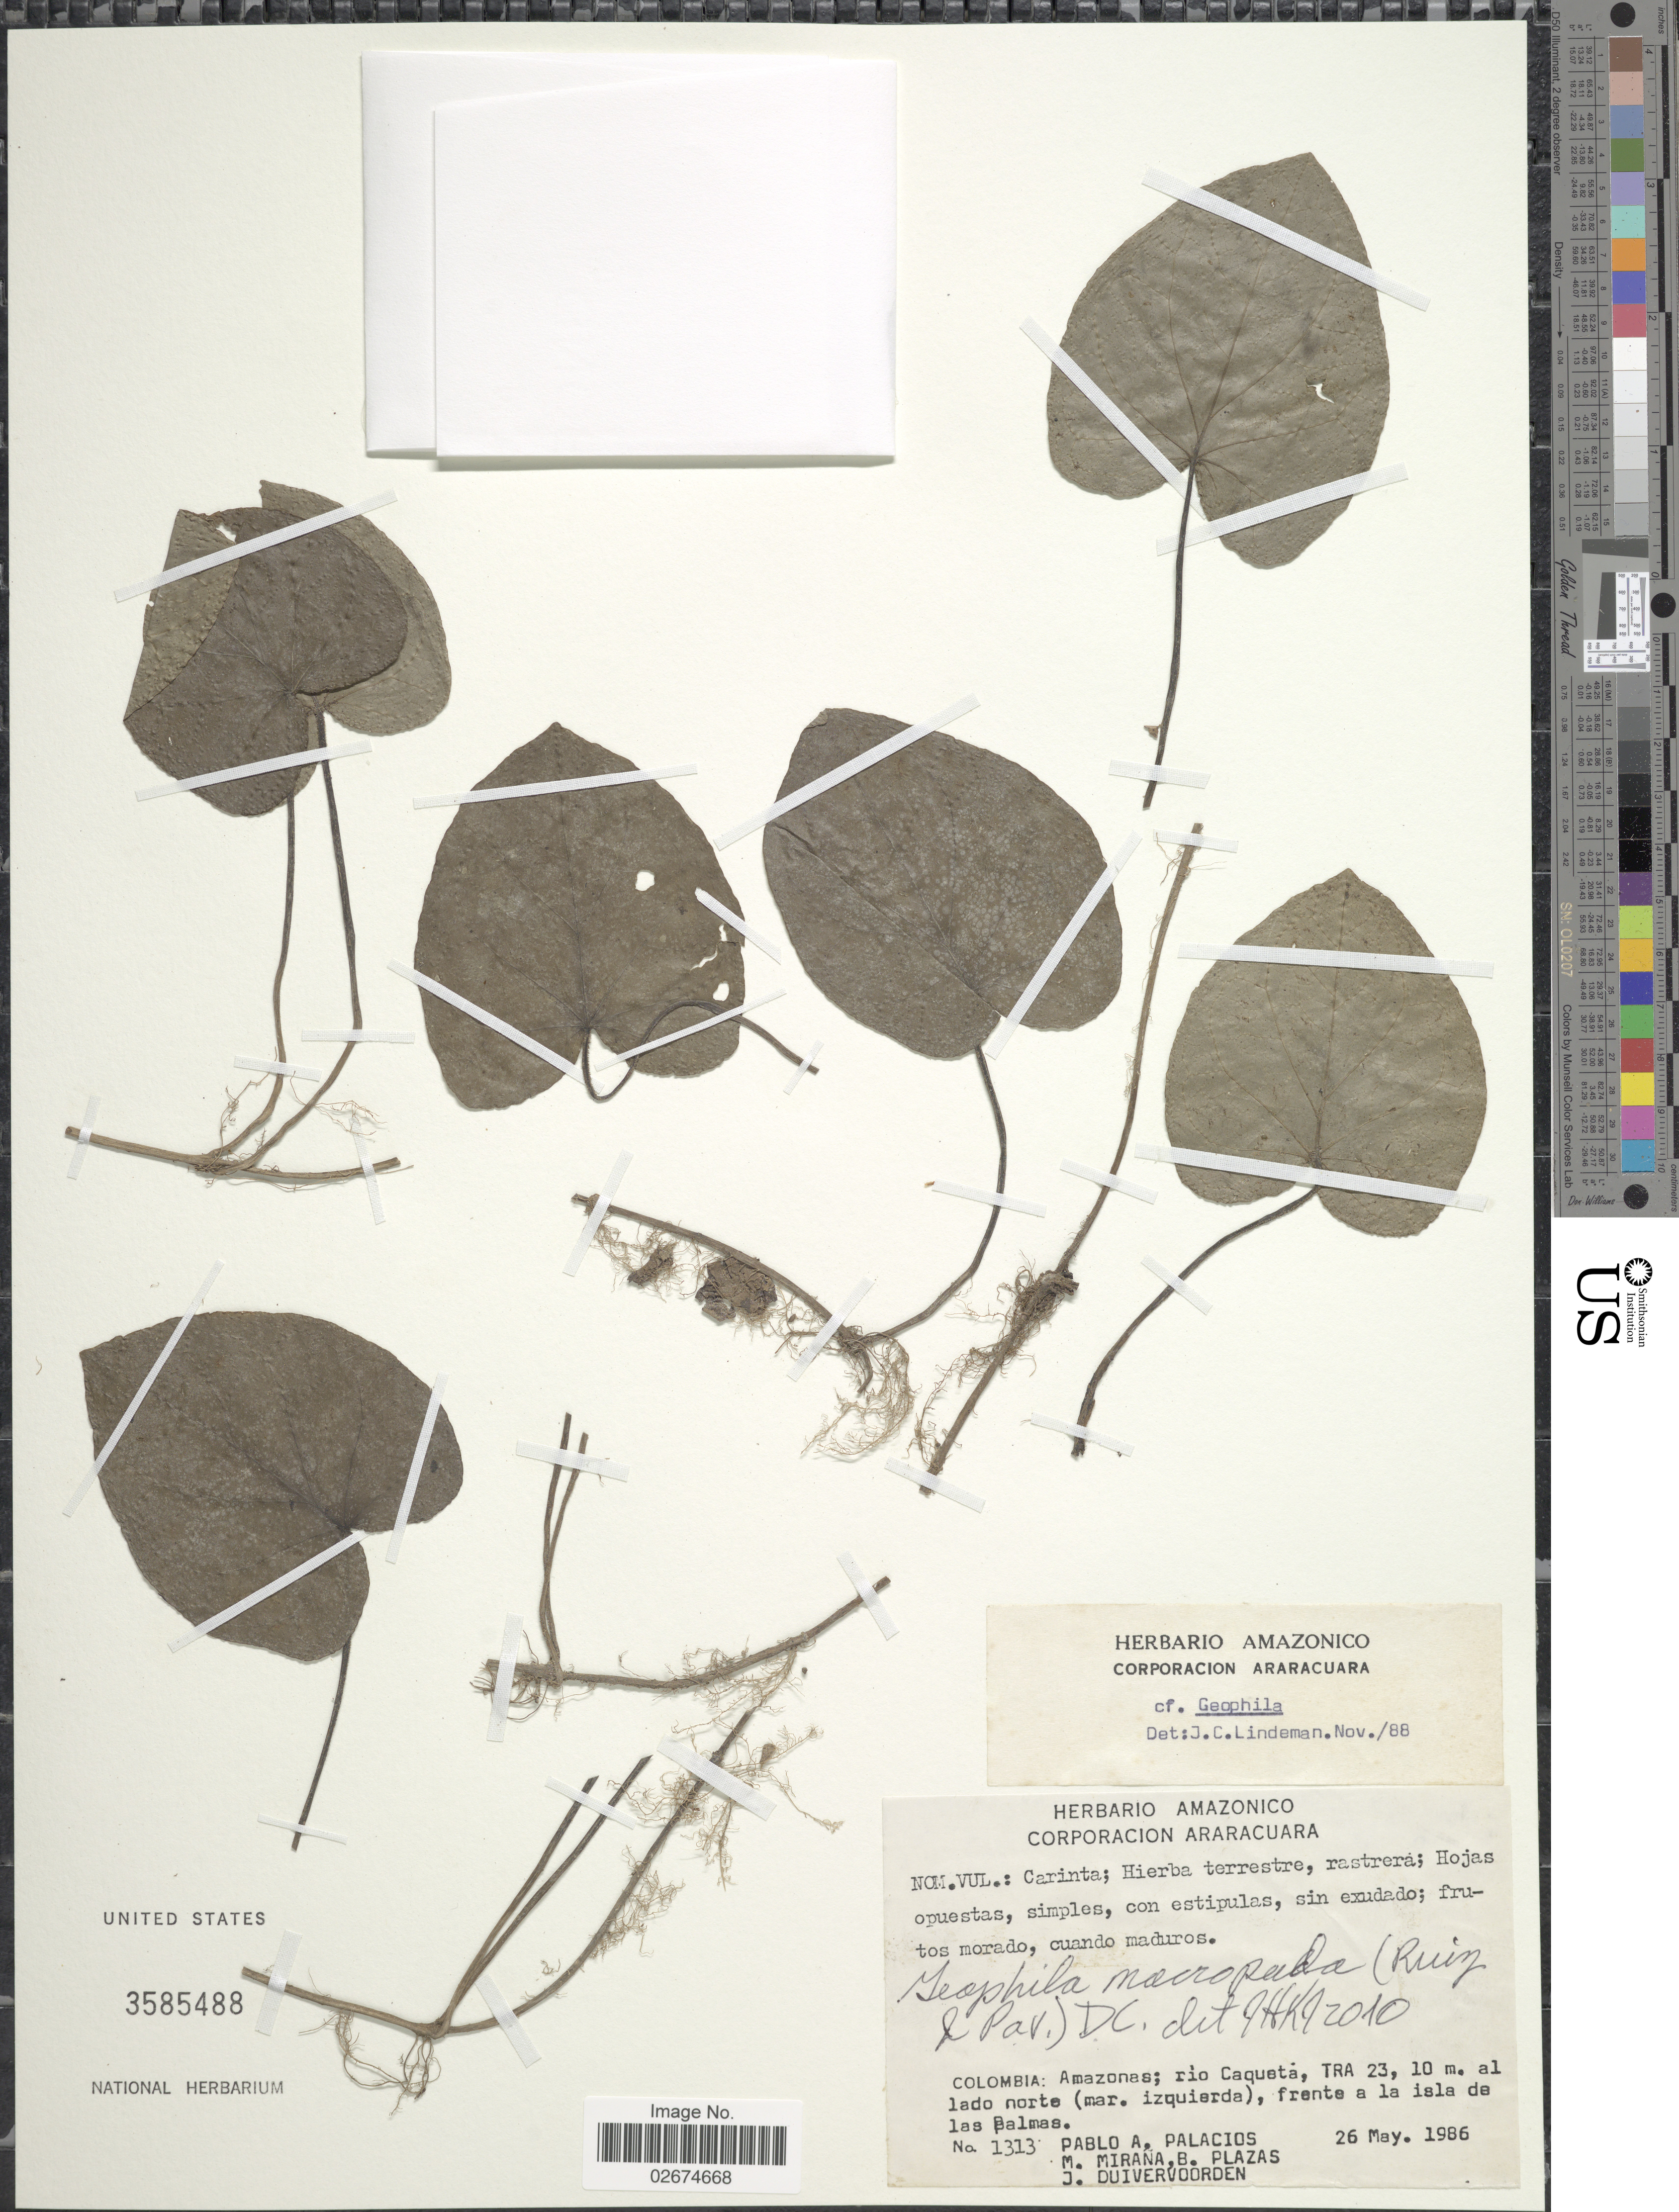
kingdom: Plantae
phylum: Tracheophyta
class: Magnoliopsida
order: Gentianales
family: Rubiaceae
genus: Geophila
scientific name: Geophila macropoda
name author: (Ruiz & Pav.) DC.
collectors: P. Palacios, M. Miraña, B. Plazas & J. Duivenvoorden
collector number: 1313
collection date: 1986-05-26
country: Colombia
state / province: Amazônas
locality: Colombia: Amazonas: rio Caqueta, TRA 23, 10m al lado norte (mar. izquierda) frente a la isla de las Palmas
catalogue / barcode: US 3585488